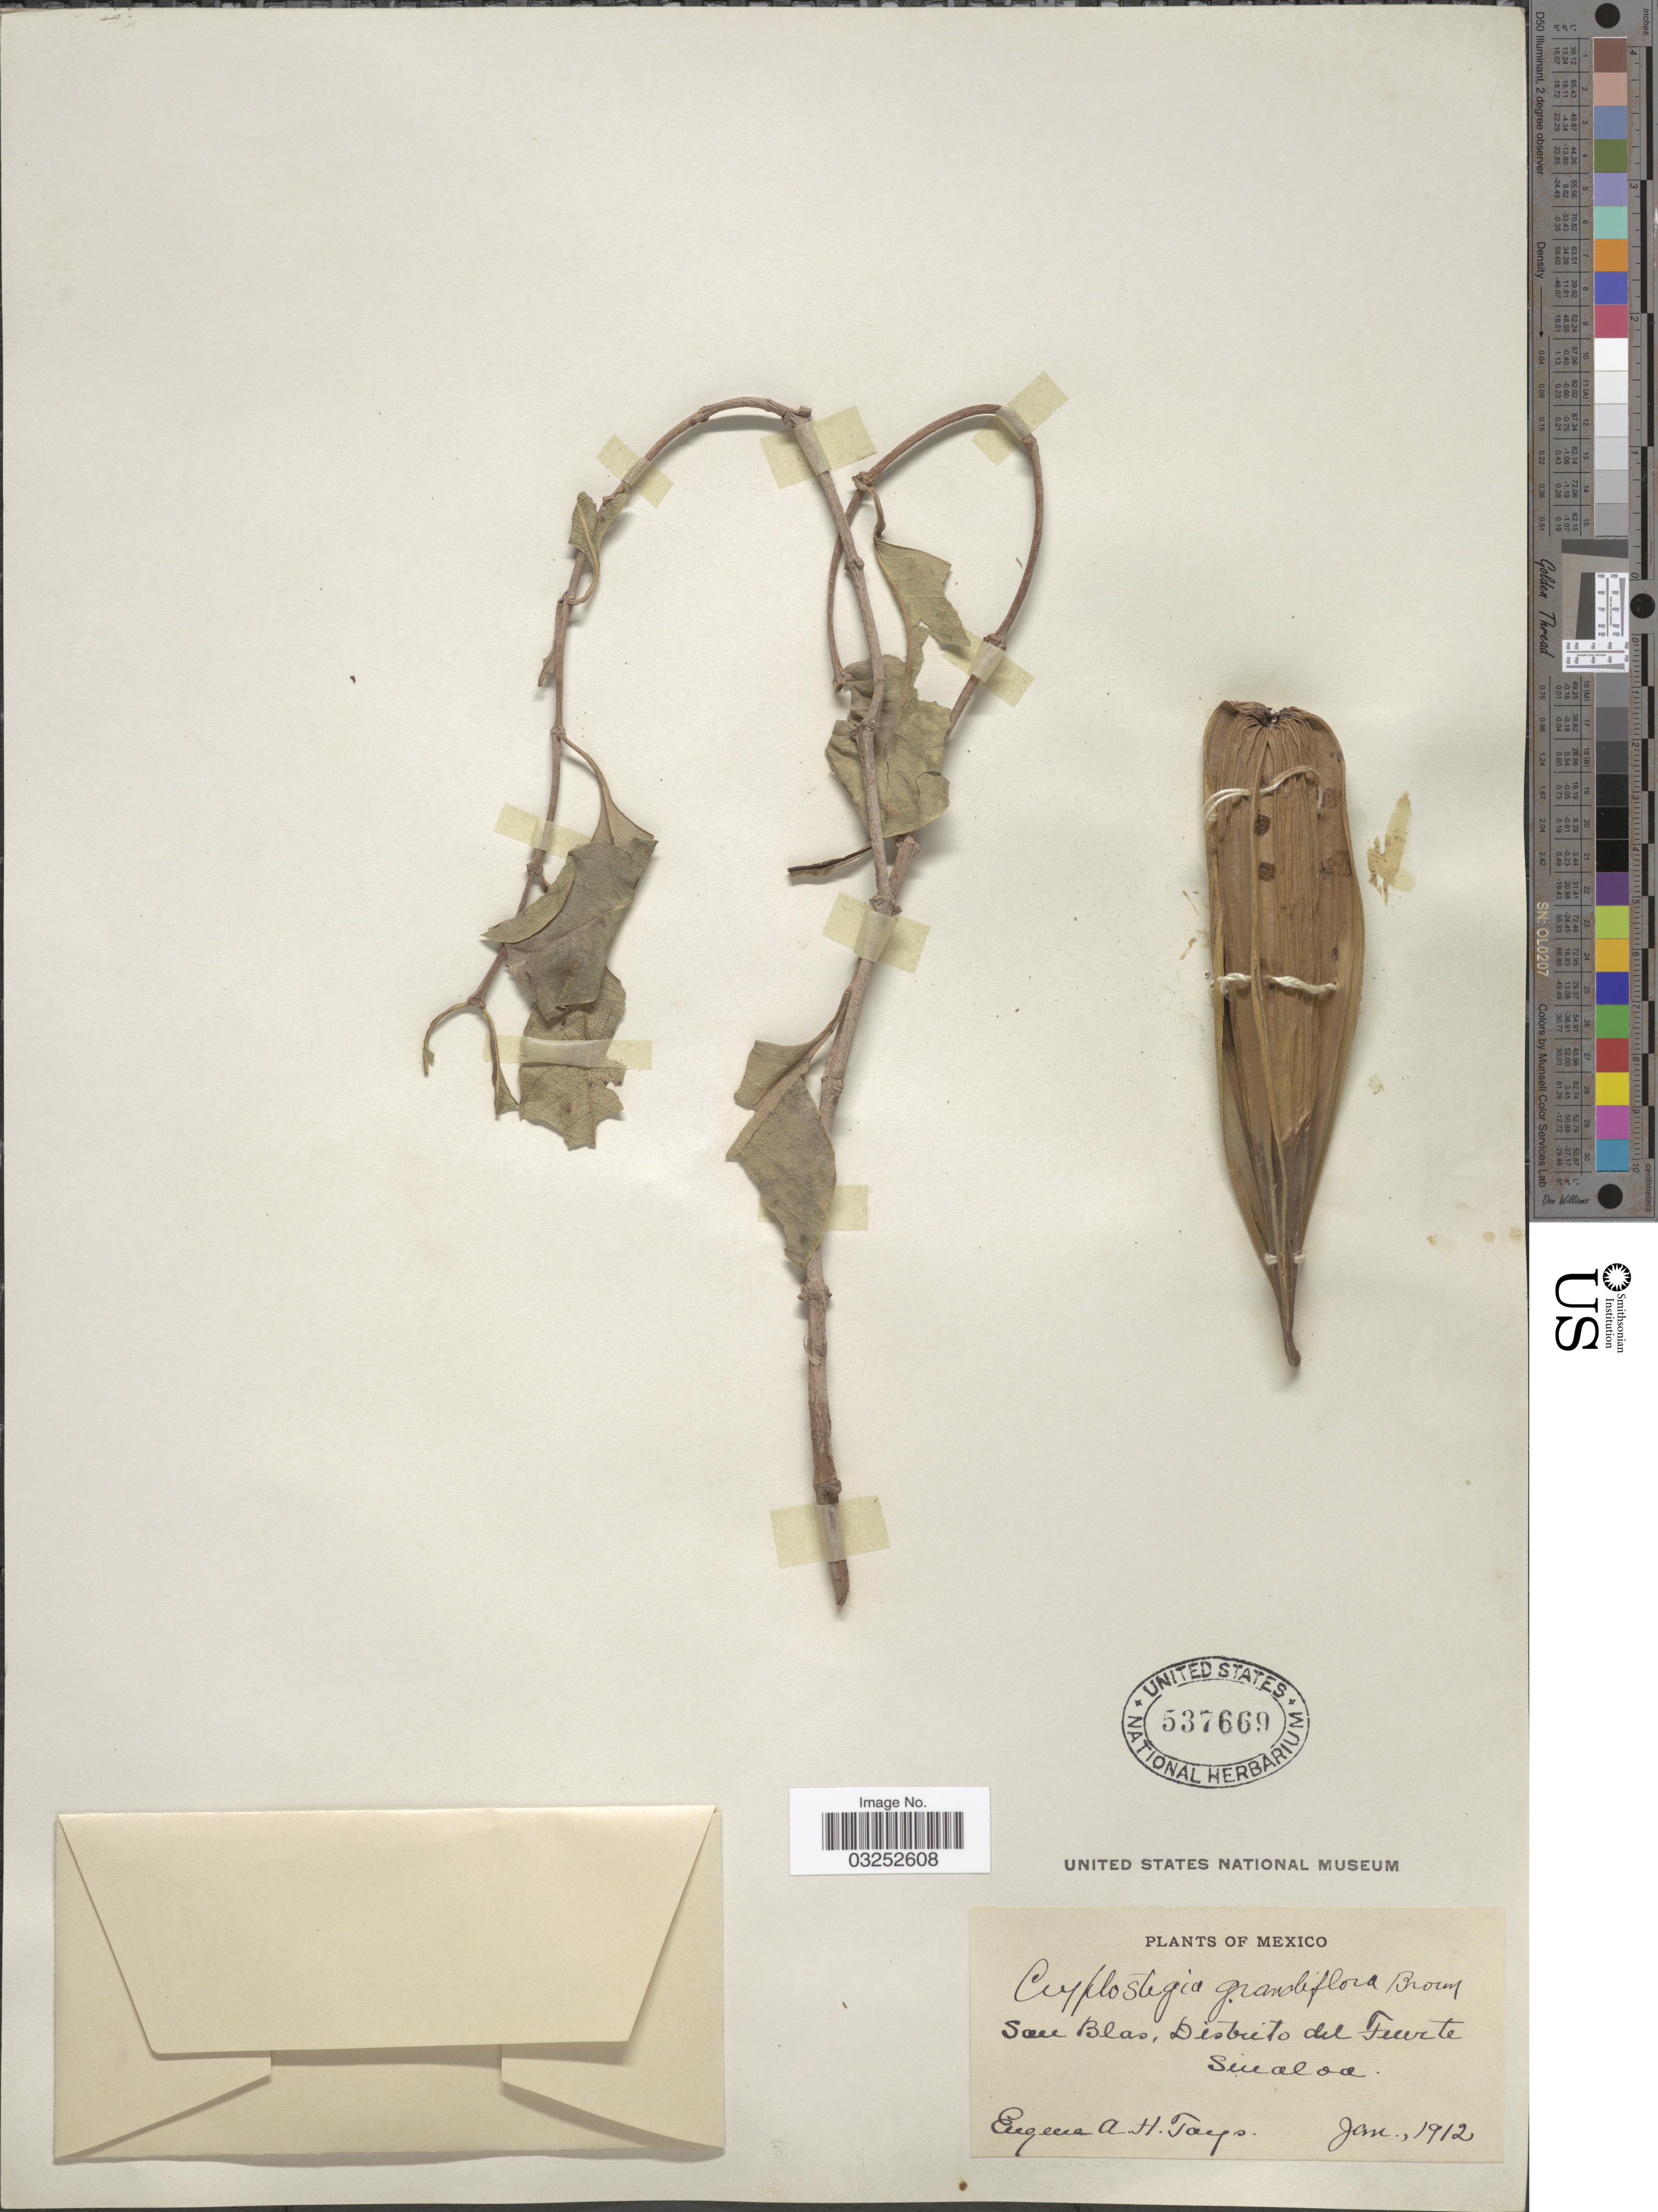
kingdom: Plantae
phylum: Tracheophyta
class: Magnoliopsida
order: Gentianales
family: Apocynaceae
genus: Cryptostegia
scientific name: Cryptostegia grandiflora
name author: Roxb. ex R. Br.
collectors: E. Tays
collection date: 1912-01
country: Mexico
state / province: Sinaloa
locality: San Blas, Distrito del Fuerte, Sinaloa.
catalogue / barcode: US 537669